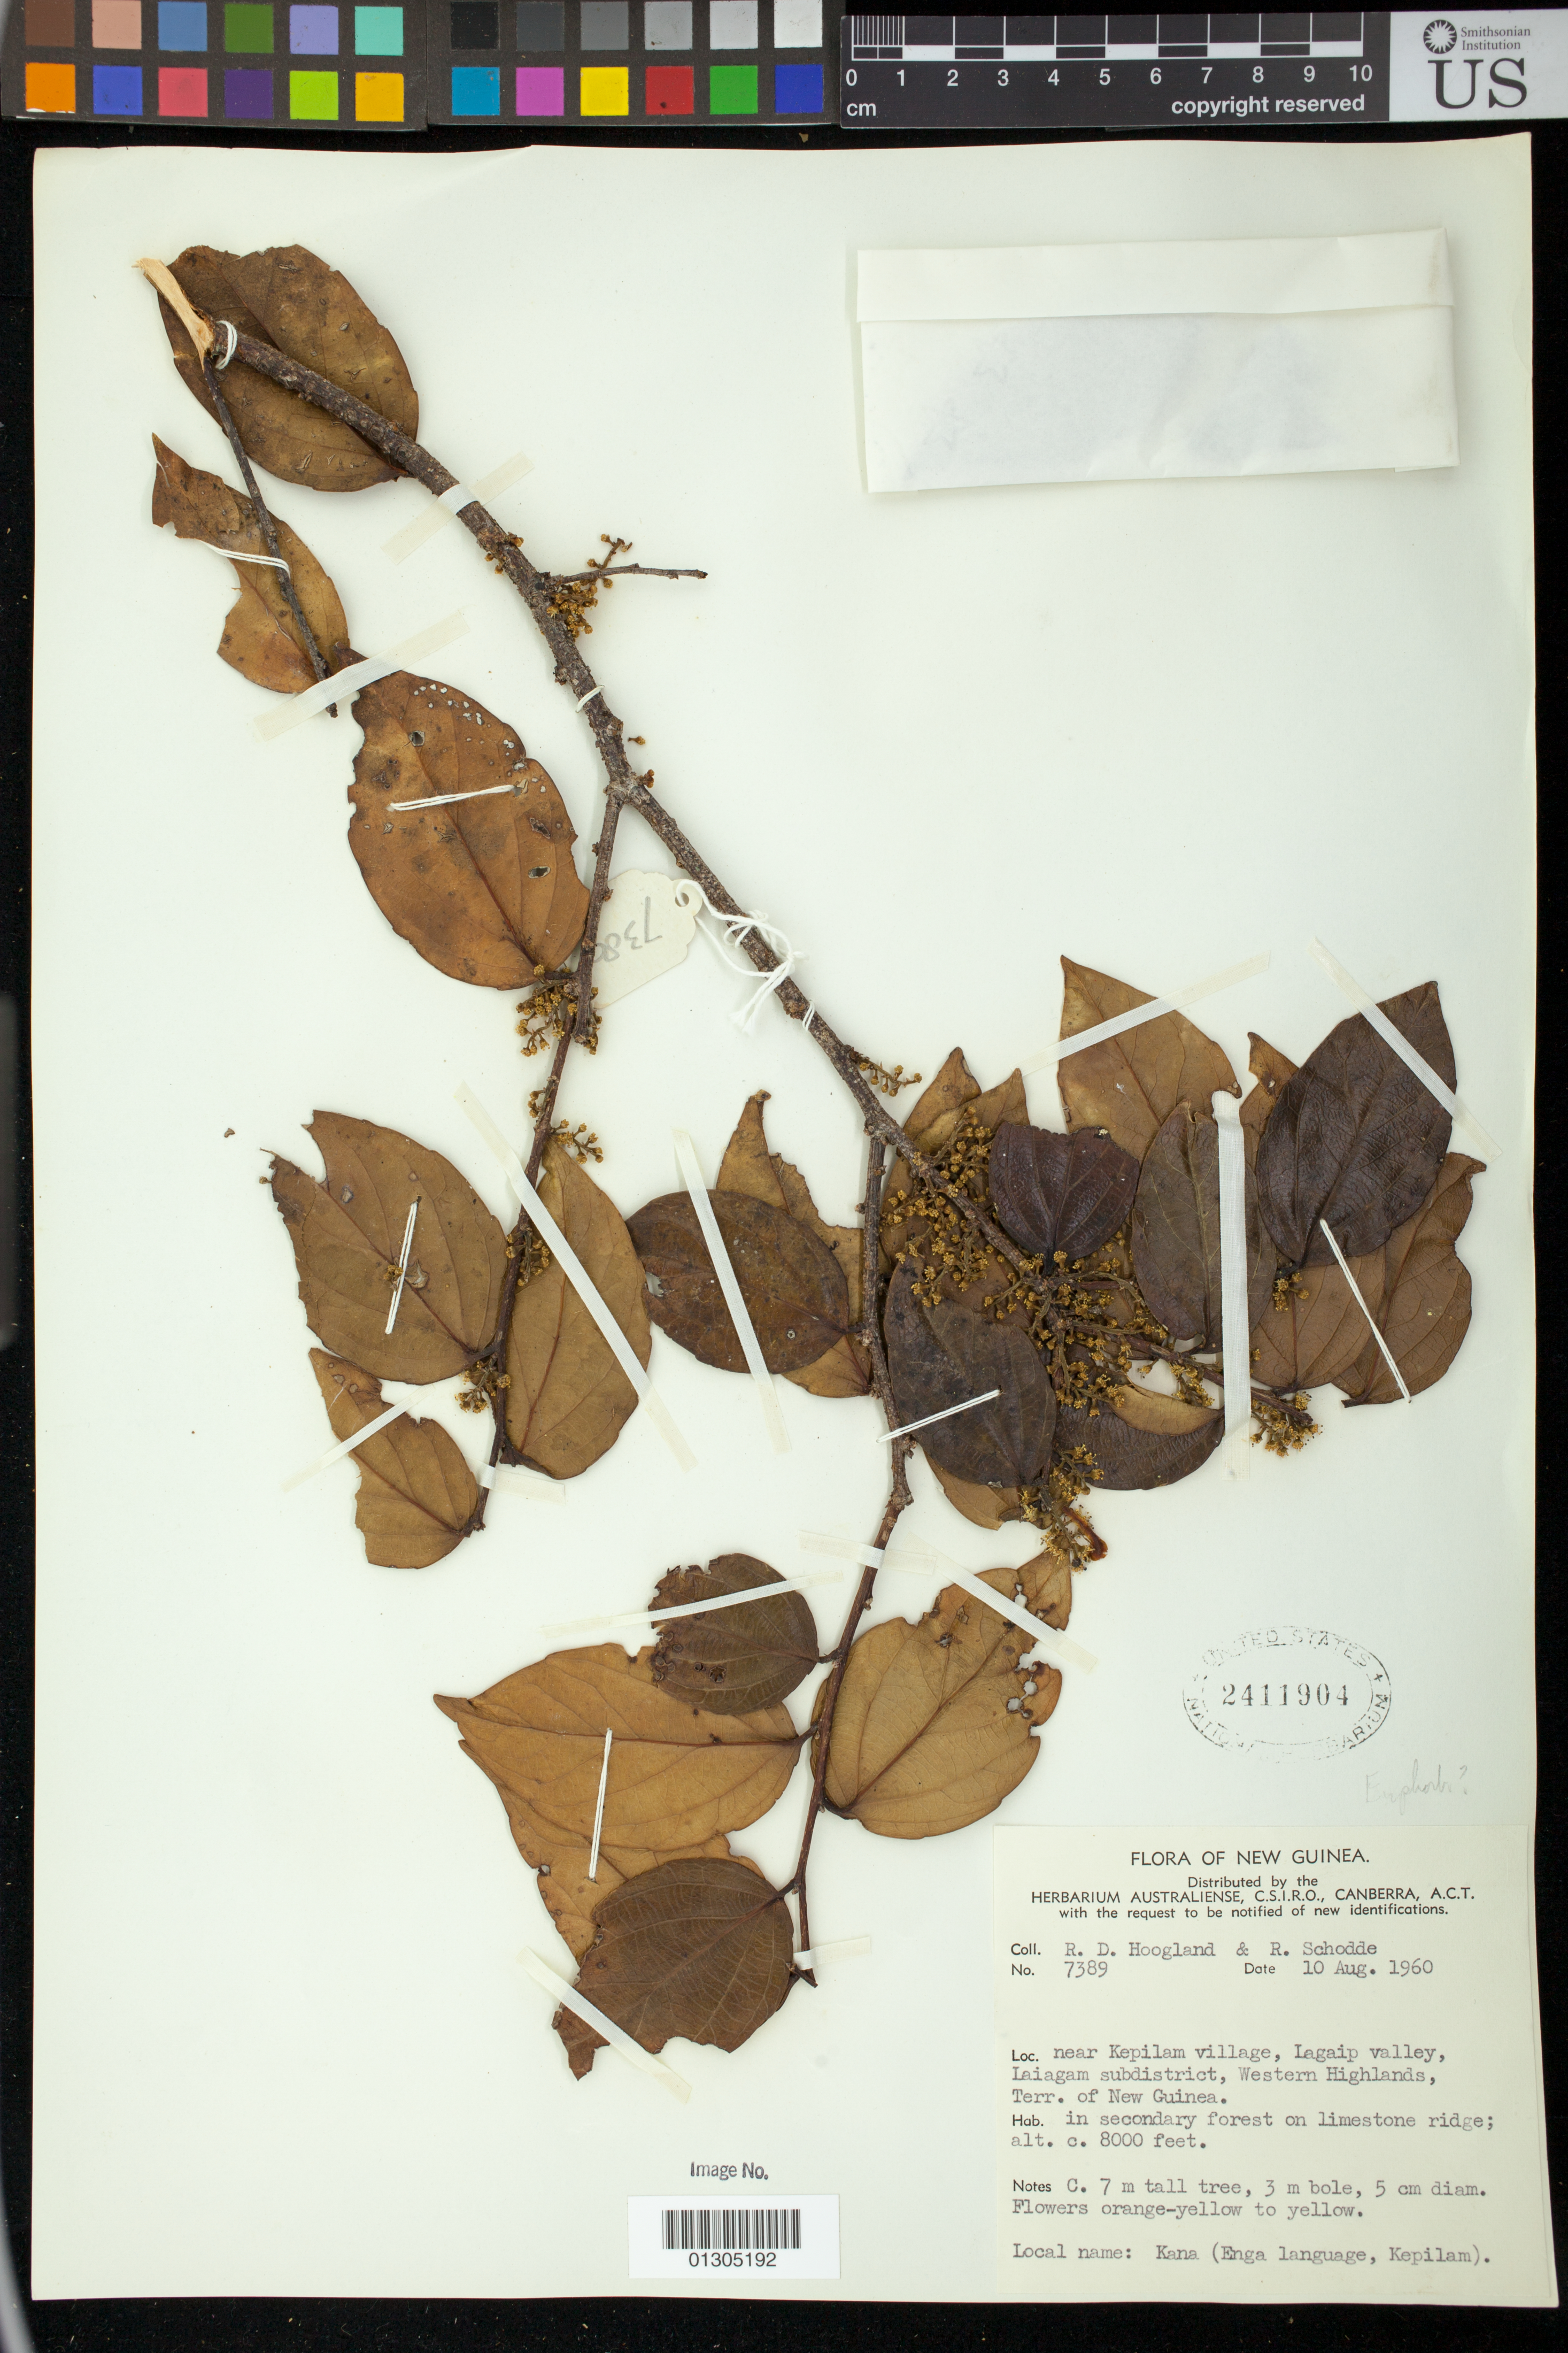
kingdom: Plantae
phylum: Tracheophyta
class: Magnoliopsida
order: Malpighiales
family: Euphorbiaceae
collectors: R. D. Hoogland & R. Schodde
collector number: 7389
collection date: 1960-08-10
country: Papua New Guinea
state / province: Enga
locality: near Kepilam village, Lagaip valley, Laiagam subdistrict, Western Highlands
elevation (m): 2438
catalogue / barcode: US 2411904